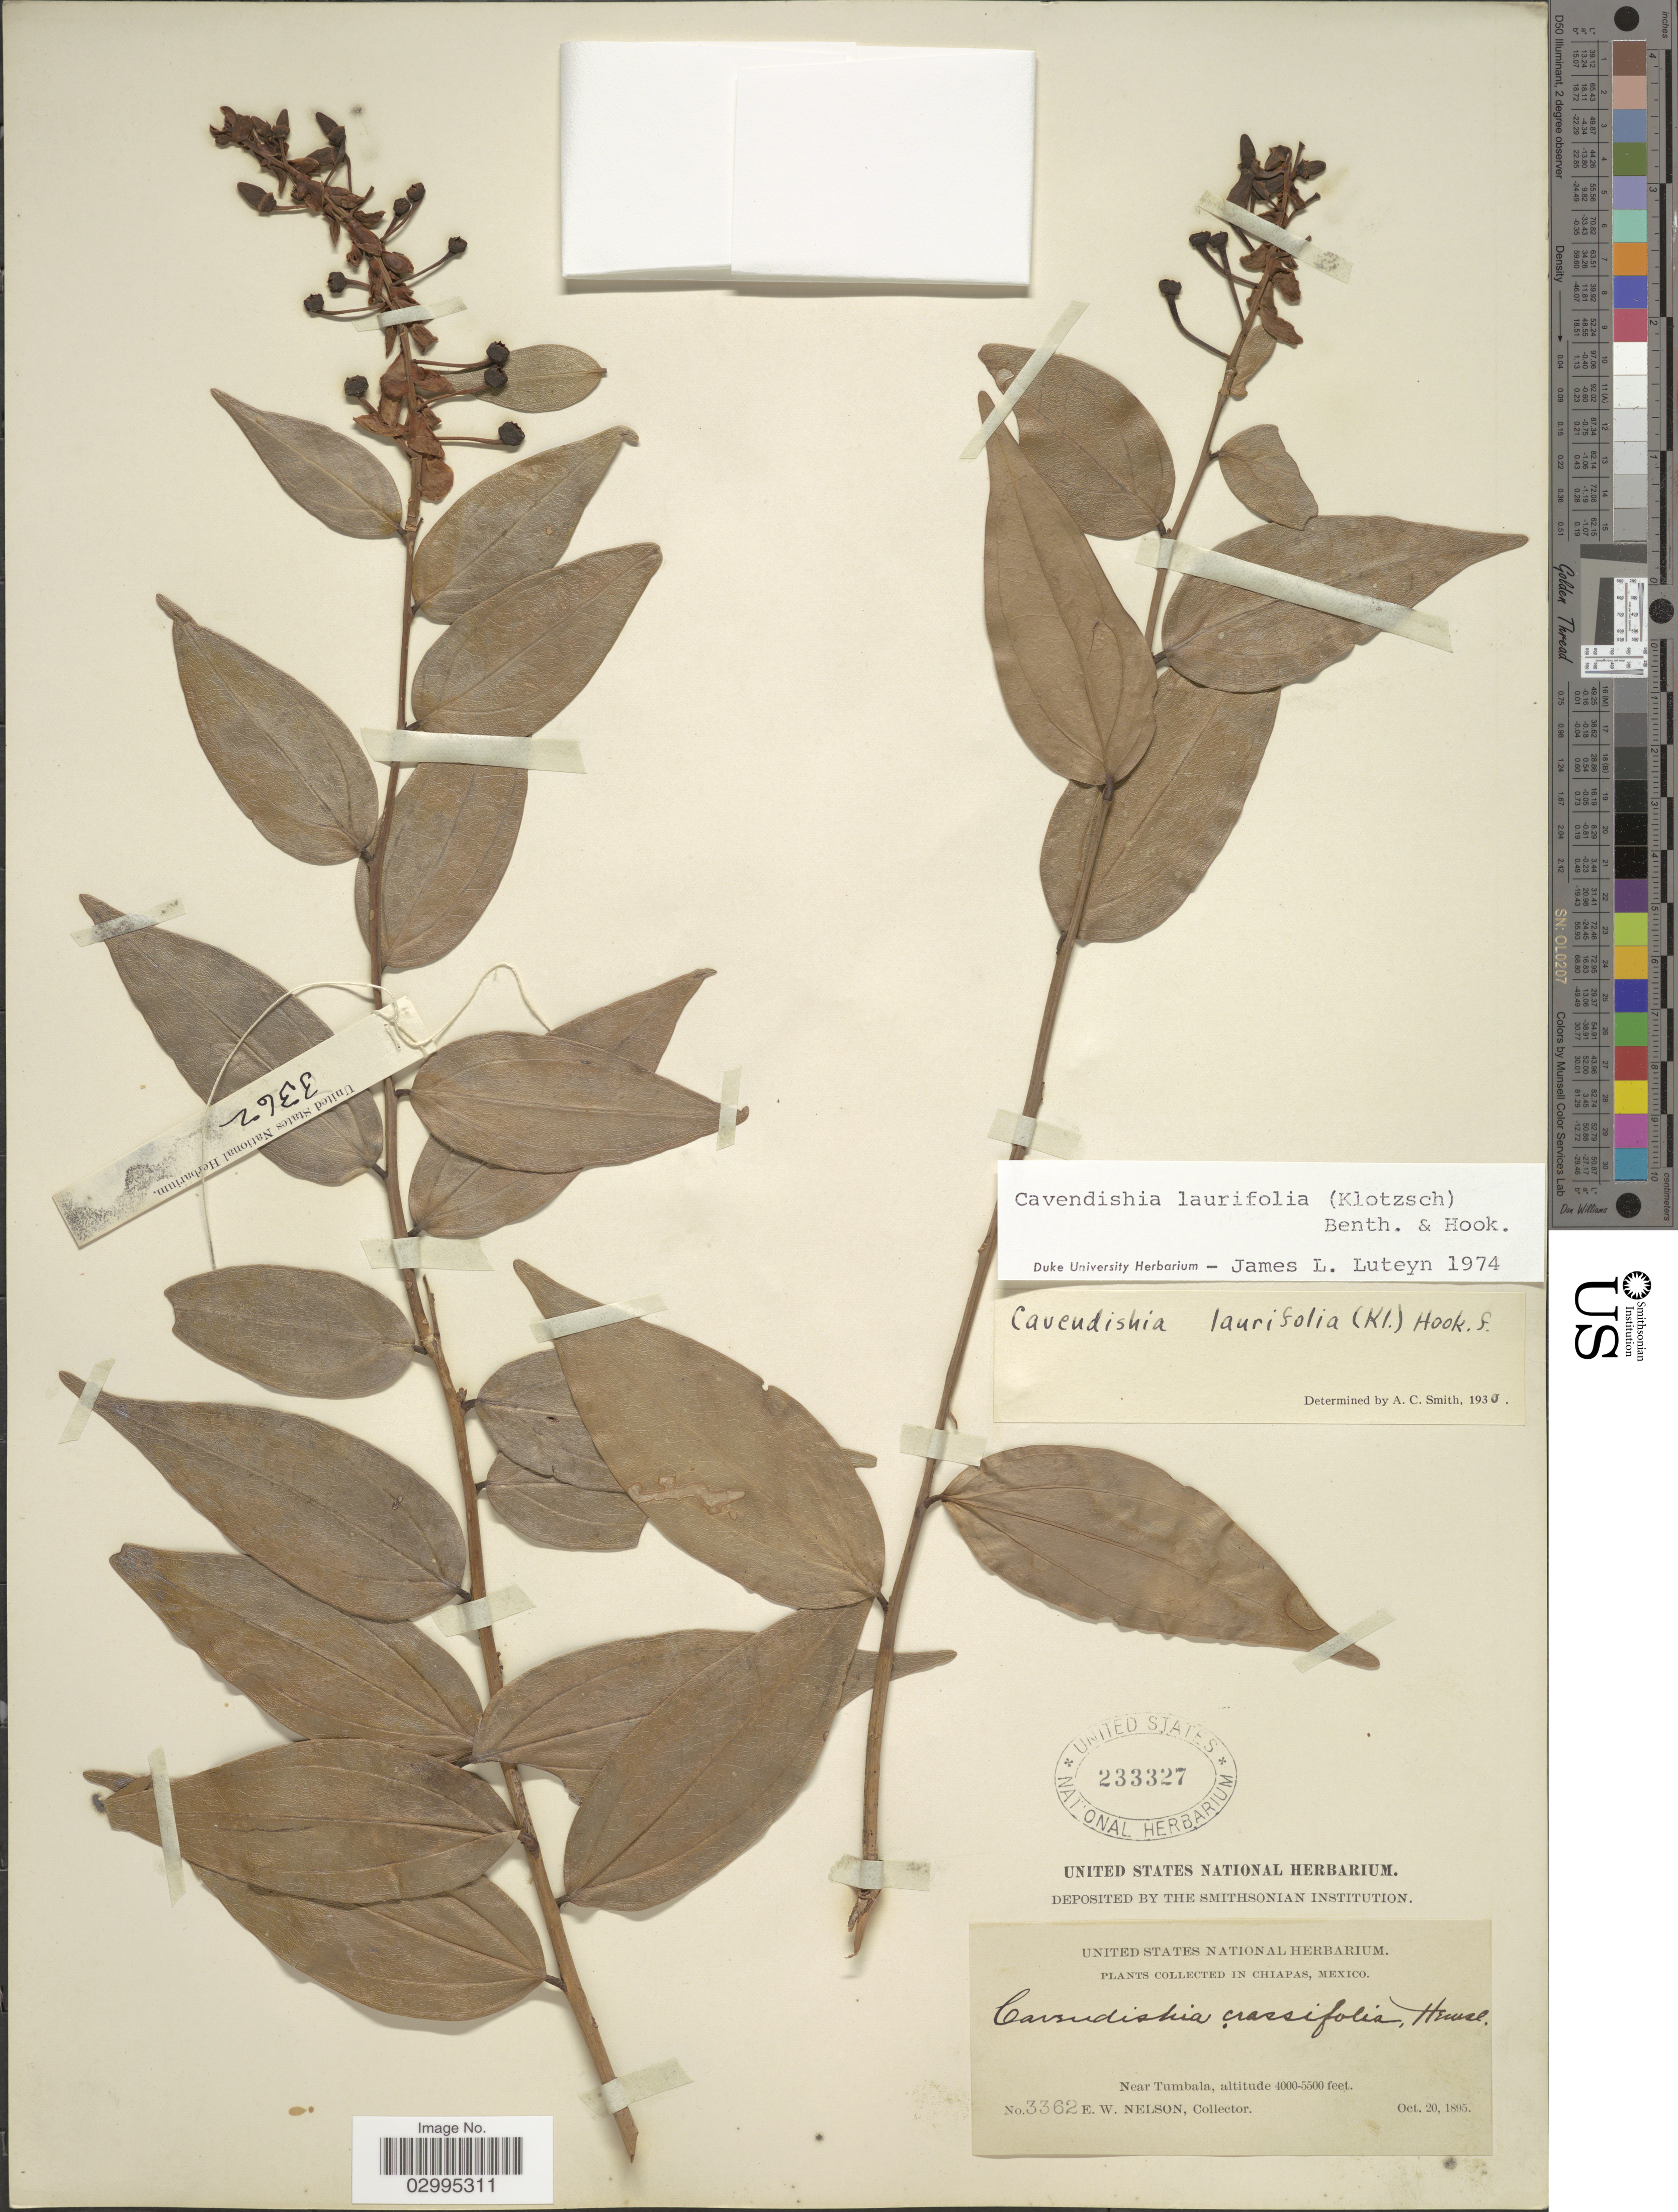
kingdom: Plantae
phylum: Tracheophyta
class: Magnoliopsida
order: Ericales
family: Ericaceae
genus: Cavendishia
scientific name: Cavendishia laurifolia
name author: (Klotzsch) Benth. & Hook. f.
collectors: E. W. Nelson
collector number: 3362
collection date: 1895-10-20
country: Mexico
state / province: Chiapas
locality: Near Tumbala.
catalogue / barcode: US 233327